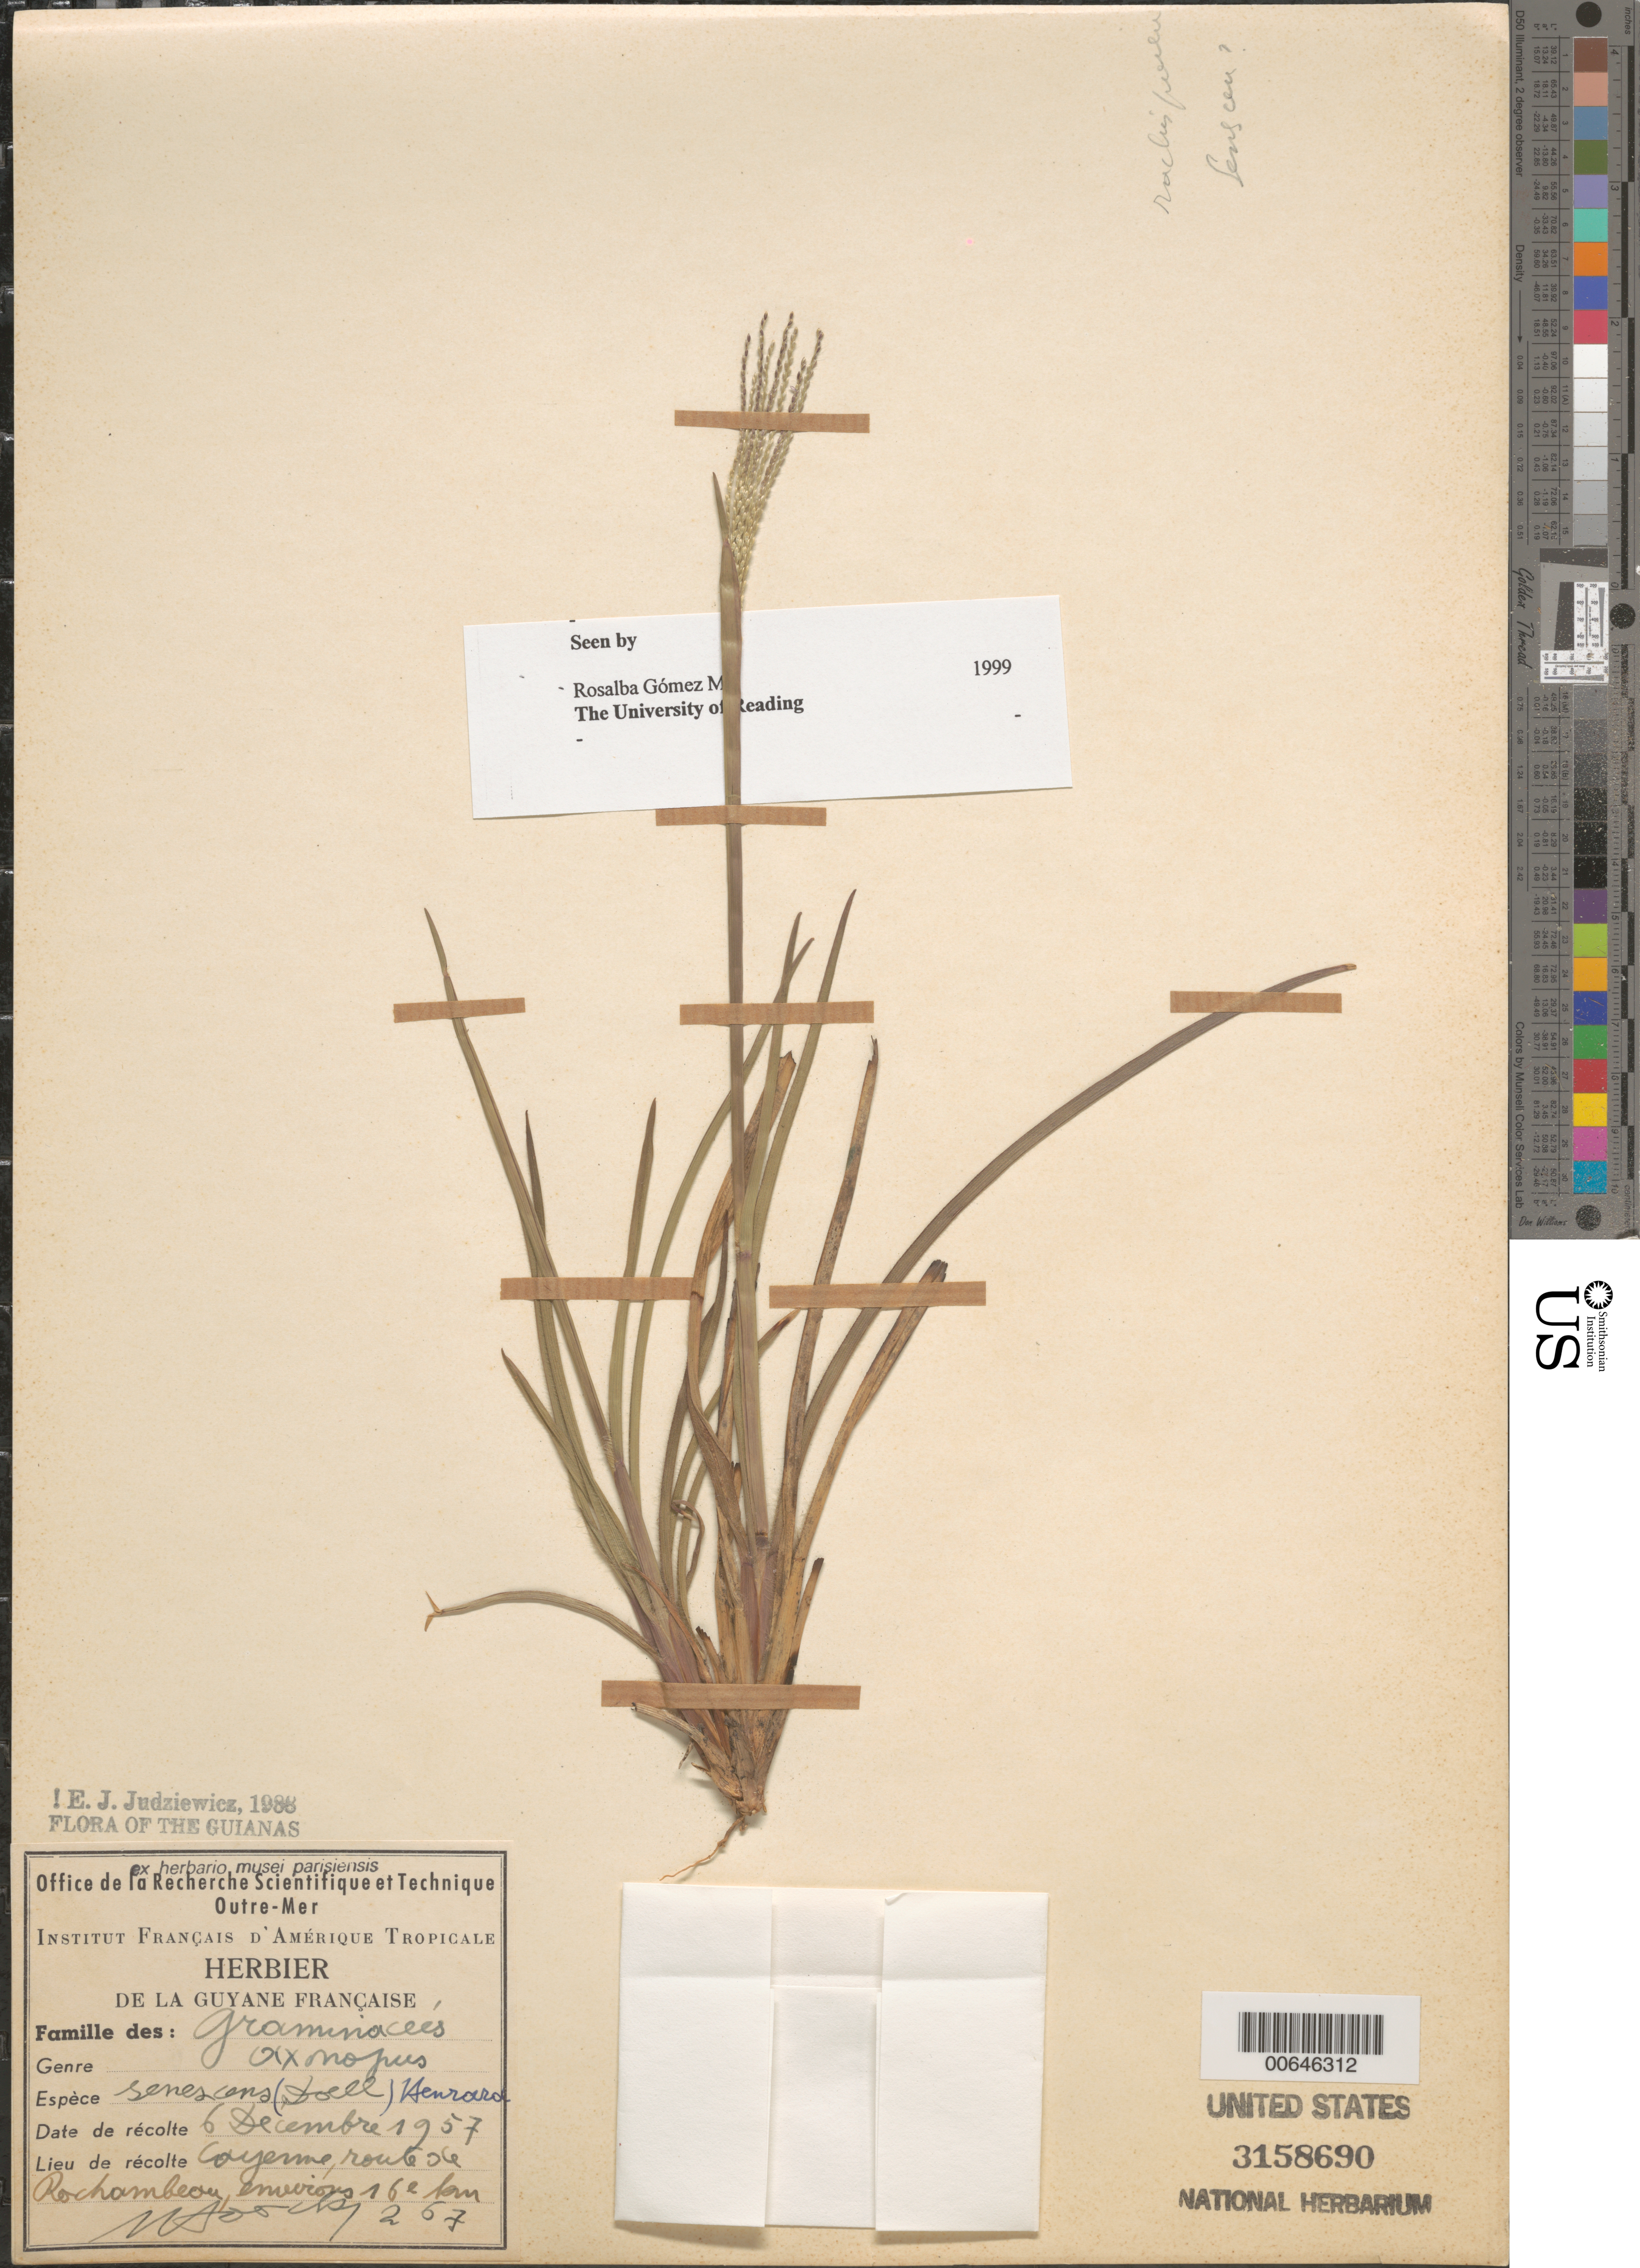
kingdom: Plantae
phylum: Tracheophyta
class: Liliopsida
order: Poales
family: Poaceae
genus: Axonopus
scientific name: Axonopus senescens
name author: (Döll) Henr.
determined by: Rosalba Gomez, M.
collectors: J. Hoock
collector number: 267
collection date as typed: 6-Dec-57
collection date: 1957-12-06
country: French Guiana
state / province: Cayenne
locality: Cayenne, Route de Rochambeau, environs 16 km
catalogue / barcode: US 3158690